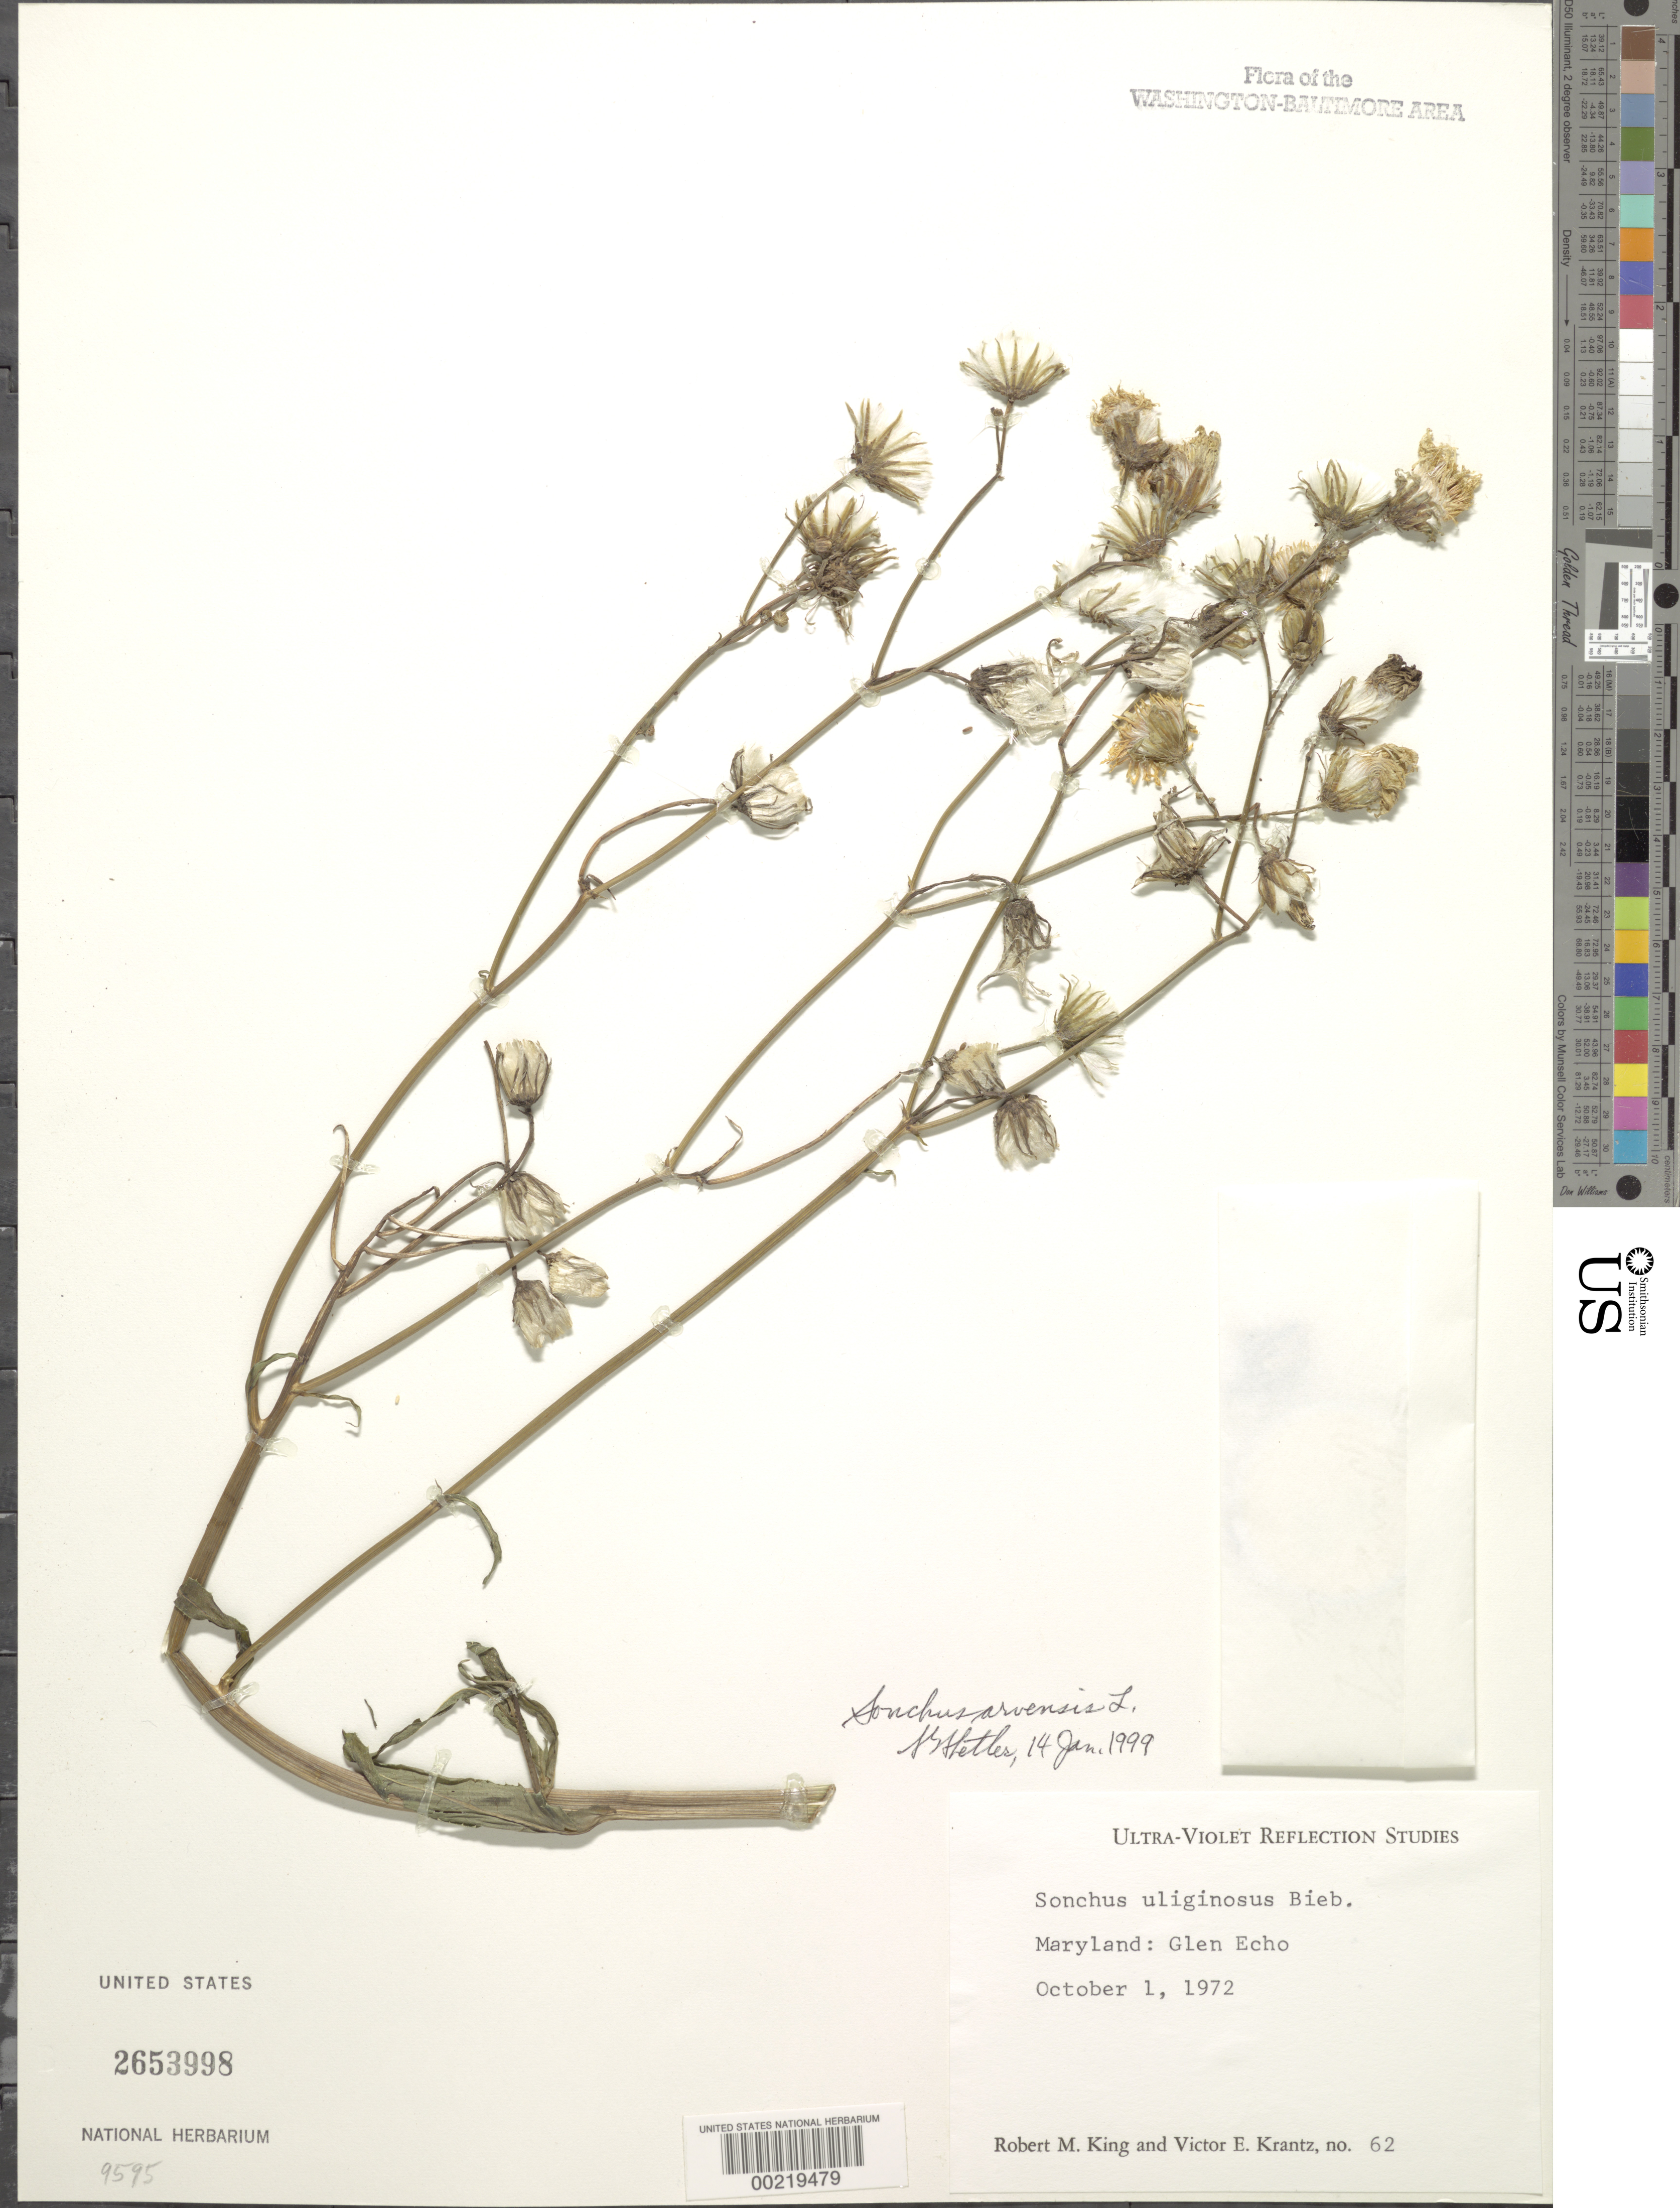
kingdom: Plantae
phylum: Tracheophyta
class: Magnoliopsida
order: Asterales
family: Asteraceae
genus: Sonchus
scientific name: Sonchus arvensis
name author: L.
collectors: R. M. King & V. Krantz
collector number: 62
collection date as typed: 16 Sep 1972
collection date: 1972-09-16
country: United States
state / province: Maryland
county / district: Montgomery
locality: Glen Echo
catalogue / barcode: US 2653998